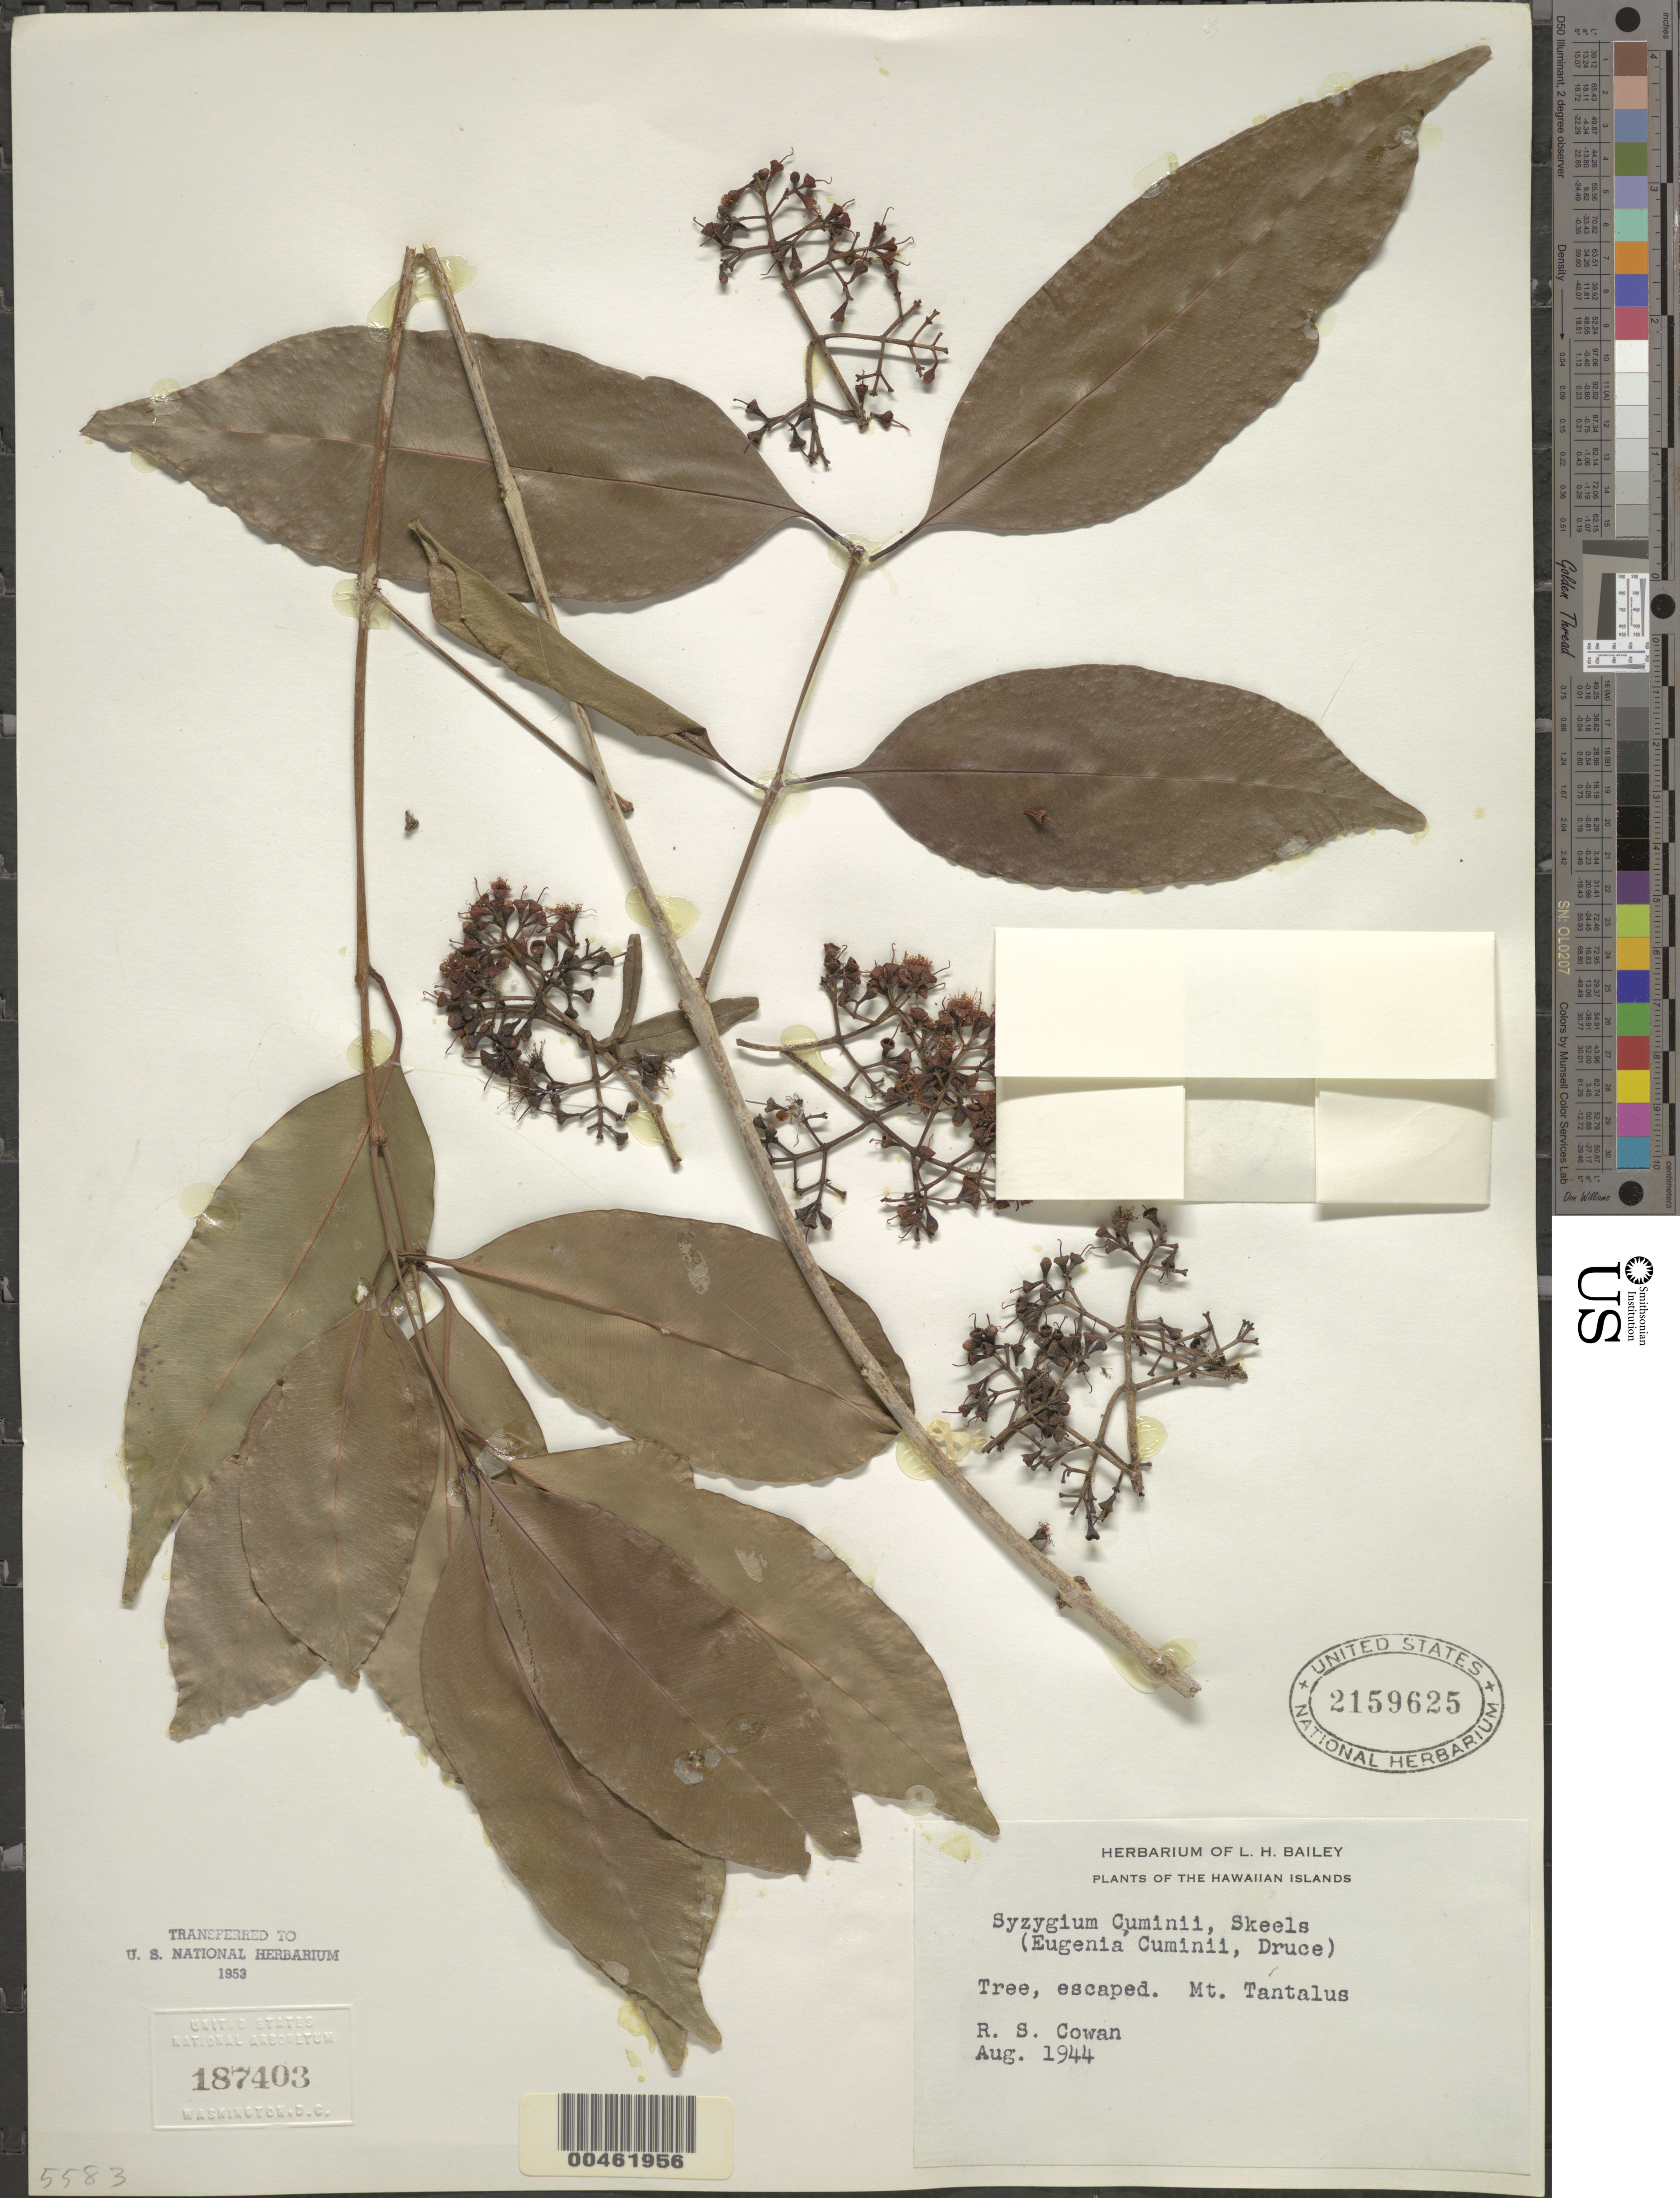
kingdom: Plantae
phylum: Tracheophyta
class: Magnoliopsida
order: Myrtales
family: Myrtaceae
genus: Syzygium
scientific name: Syzygium cumini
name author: (L.) Skeels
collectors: R. S. Cowan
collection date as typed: Aug 1944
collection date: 1944-08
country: United States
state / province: Hawaii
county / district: Honolulu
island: Oahu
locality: Mount Tantalus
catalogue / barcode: US 2159625